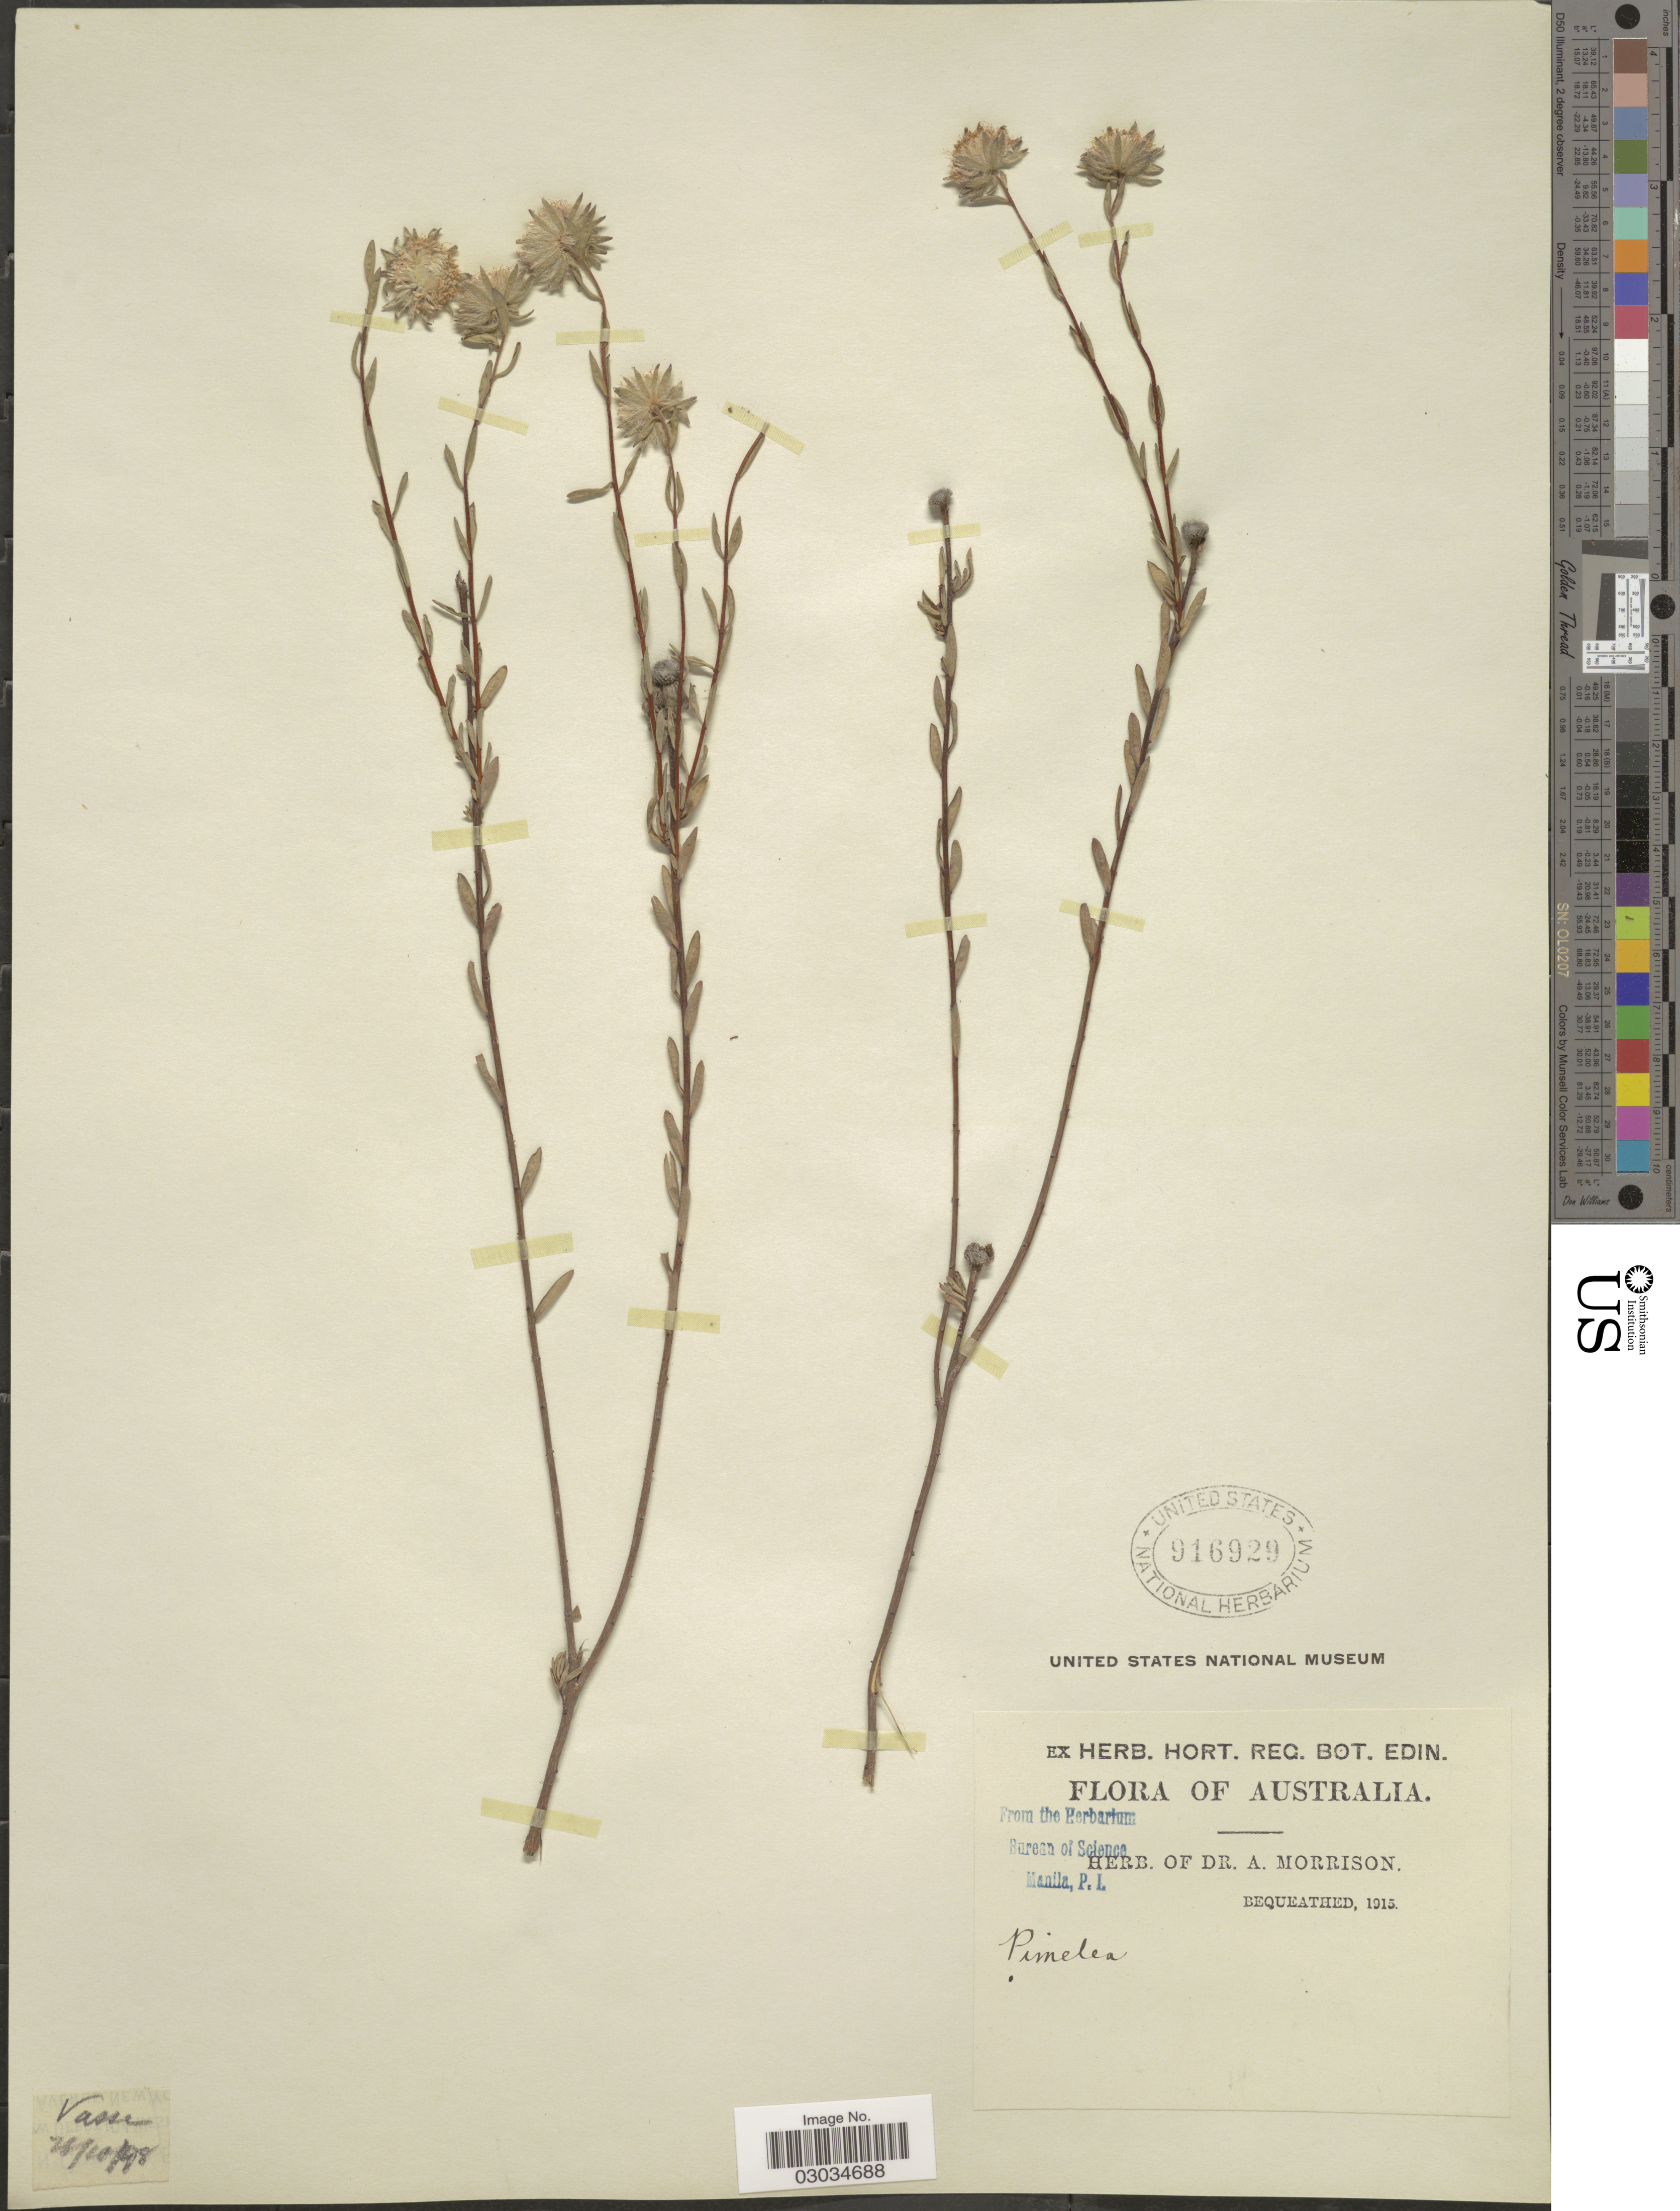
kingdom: Plantae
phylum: Tracheophyta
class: Magnoliopsida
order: Malvales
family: Thymelaeaceae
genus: Pimelea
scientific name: Pimelea sp.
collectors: ex herb. Dr. A. Morrison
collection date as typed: Transcribed d/m/y: 28/10/98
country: Australia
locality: Vasse.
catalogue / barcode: US 916929